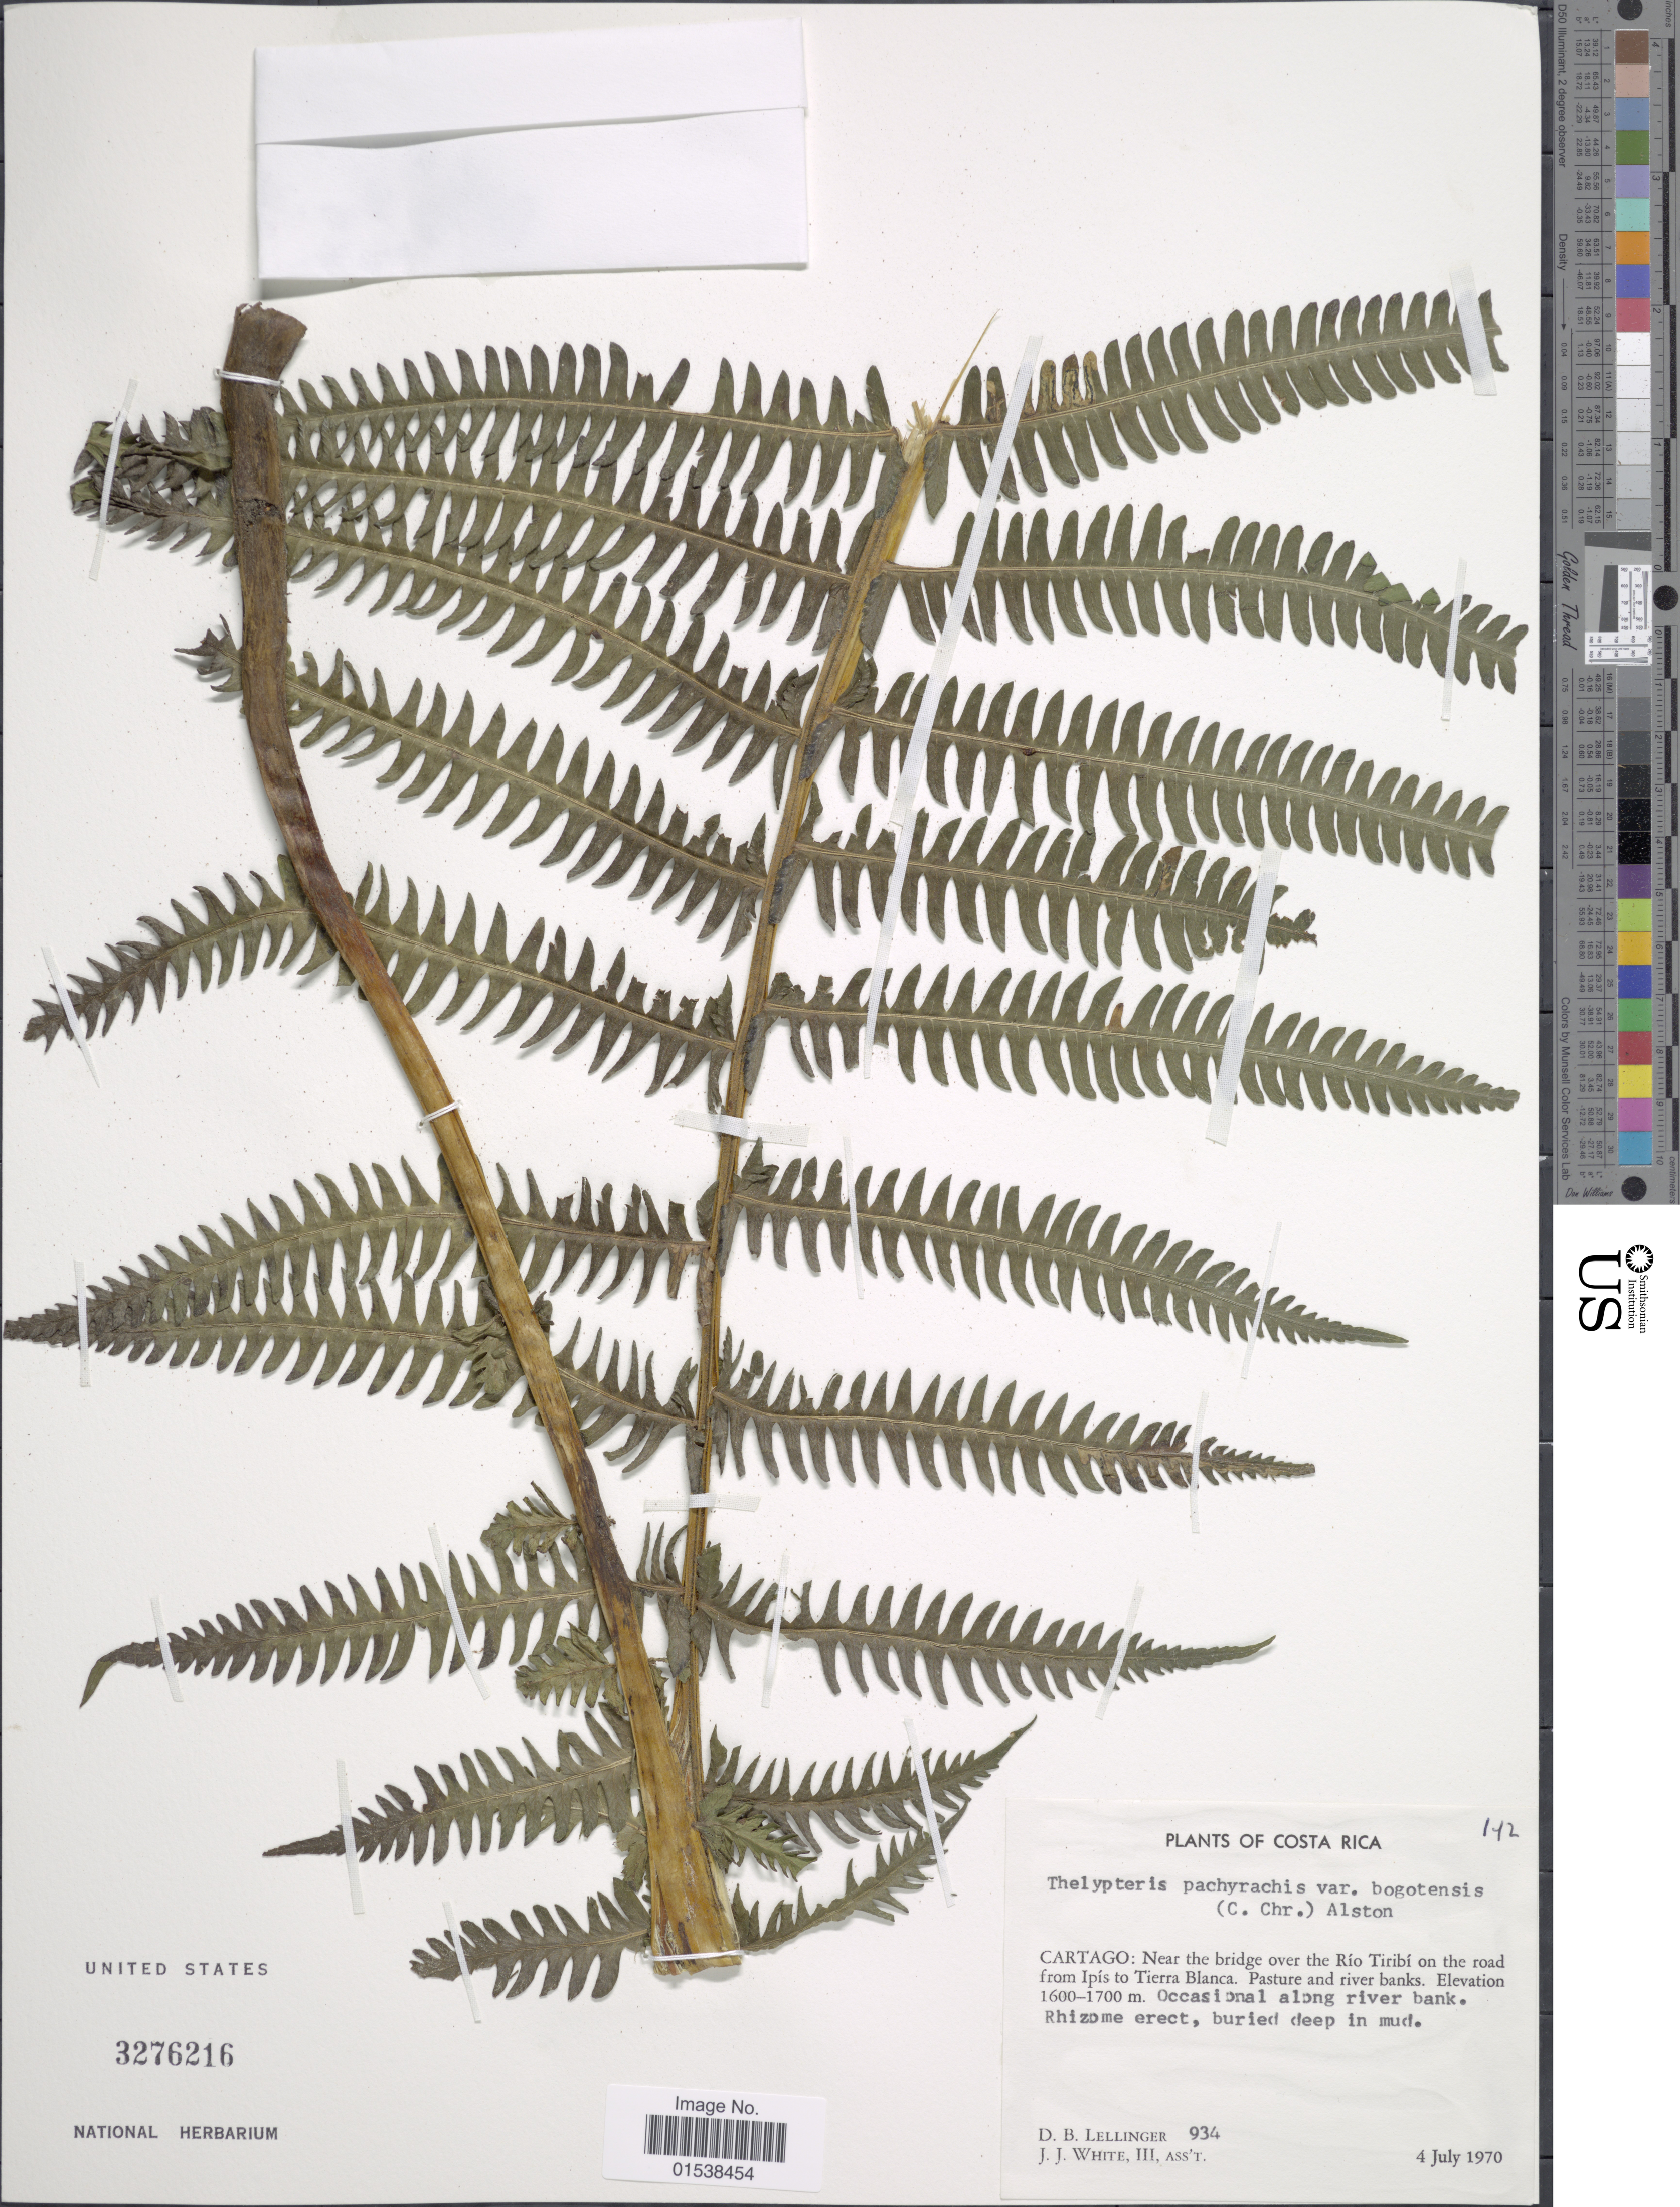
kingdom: Plantae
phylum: Tracheophyta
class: Polypodiopsida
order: Polypodiales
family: Thelypteridaceae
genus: Amauropelta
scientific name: Amauropelta pachyrachis var. bogotensis comb. nov., ined 2015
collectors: D. B. Lellinger & J. J. White III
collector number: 934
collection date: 1970-07-04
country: Costa Rica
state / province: Cartago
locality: Cartago; near the bridge over the Rio Tiribi on the road from Ipis to Tierra Blanca, pasture and river banks, occasional along river bank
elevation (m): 1600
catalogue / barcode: US 3276216